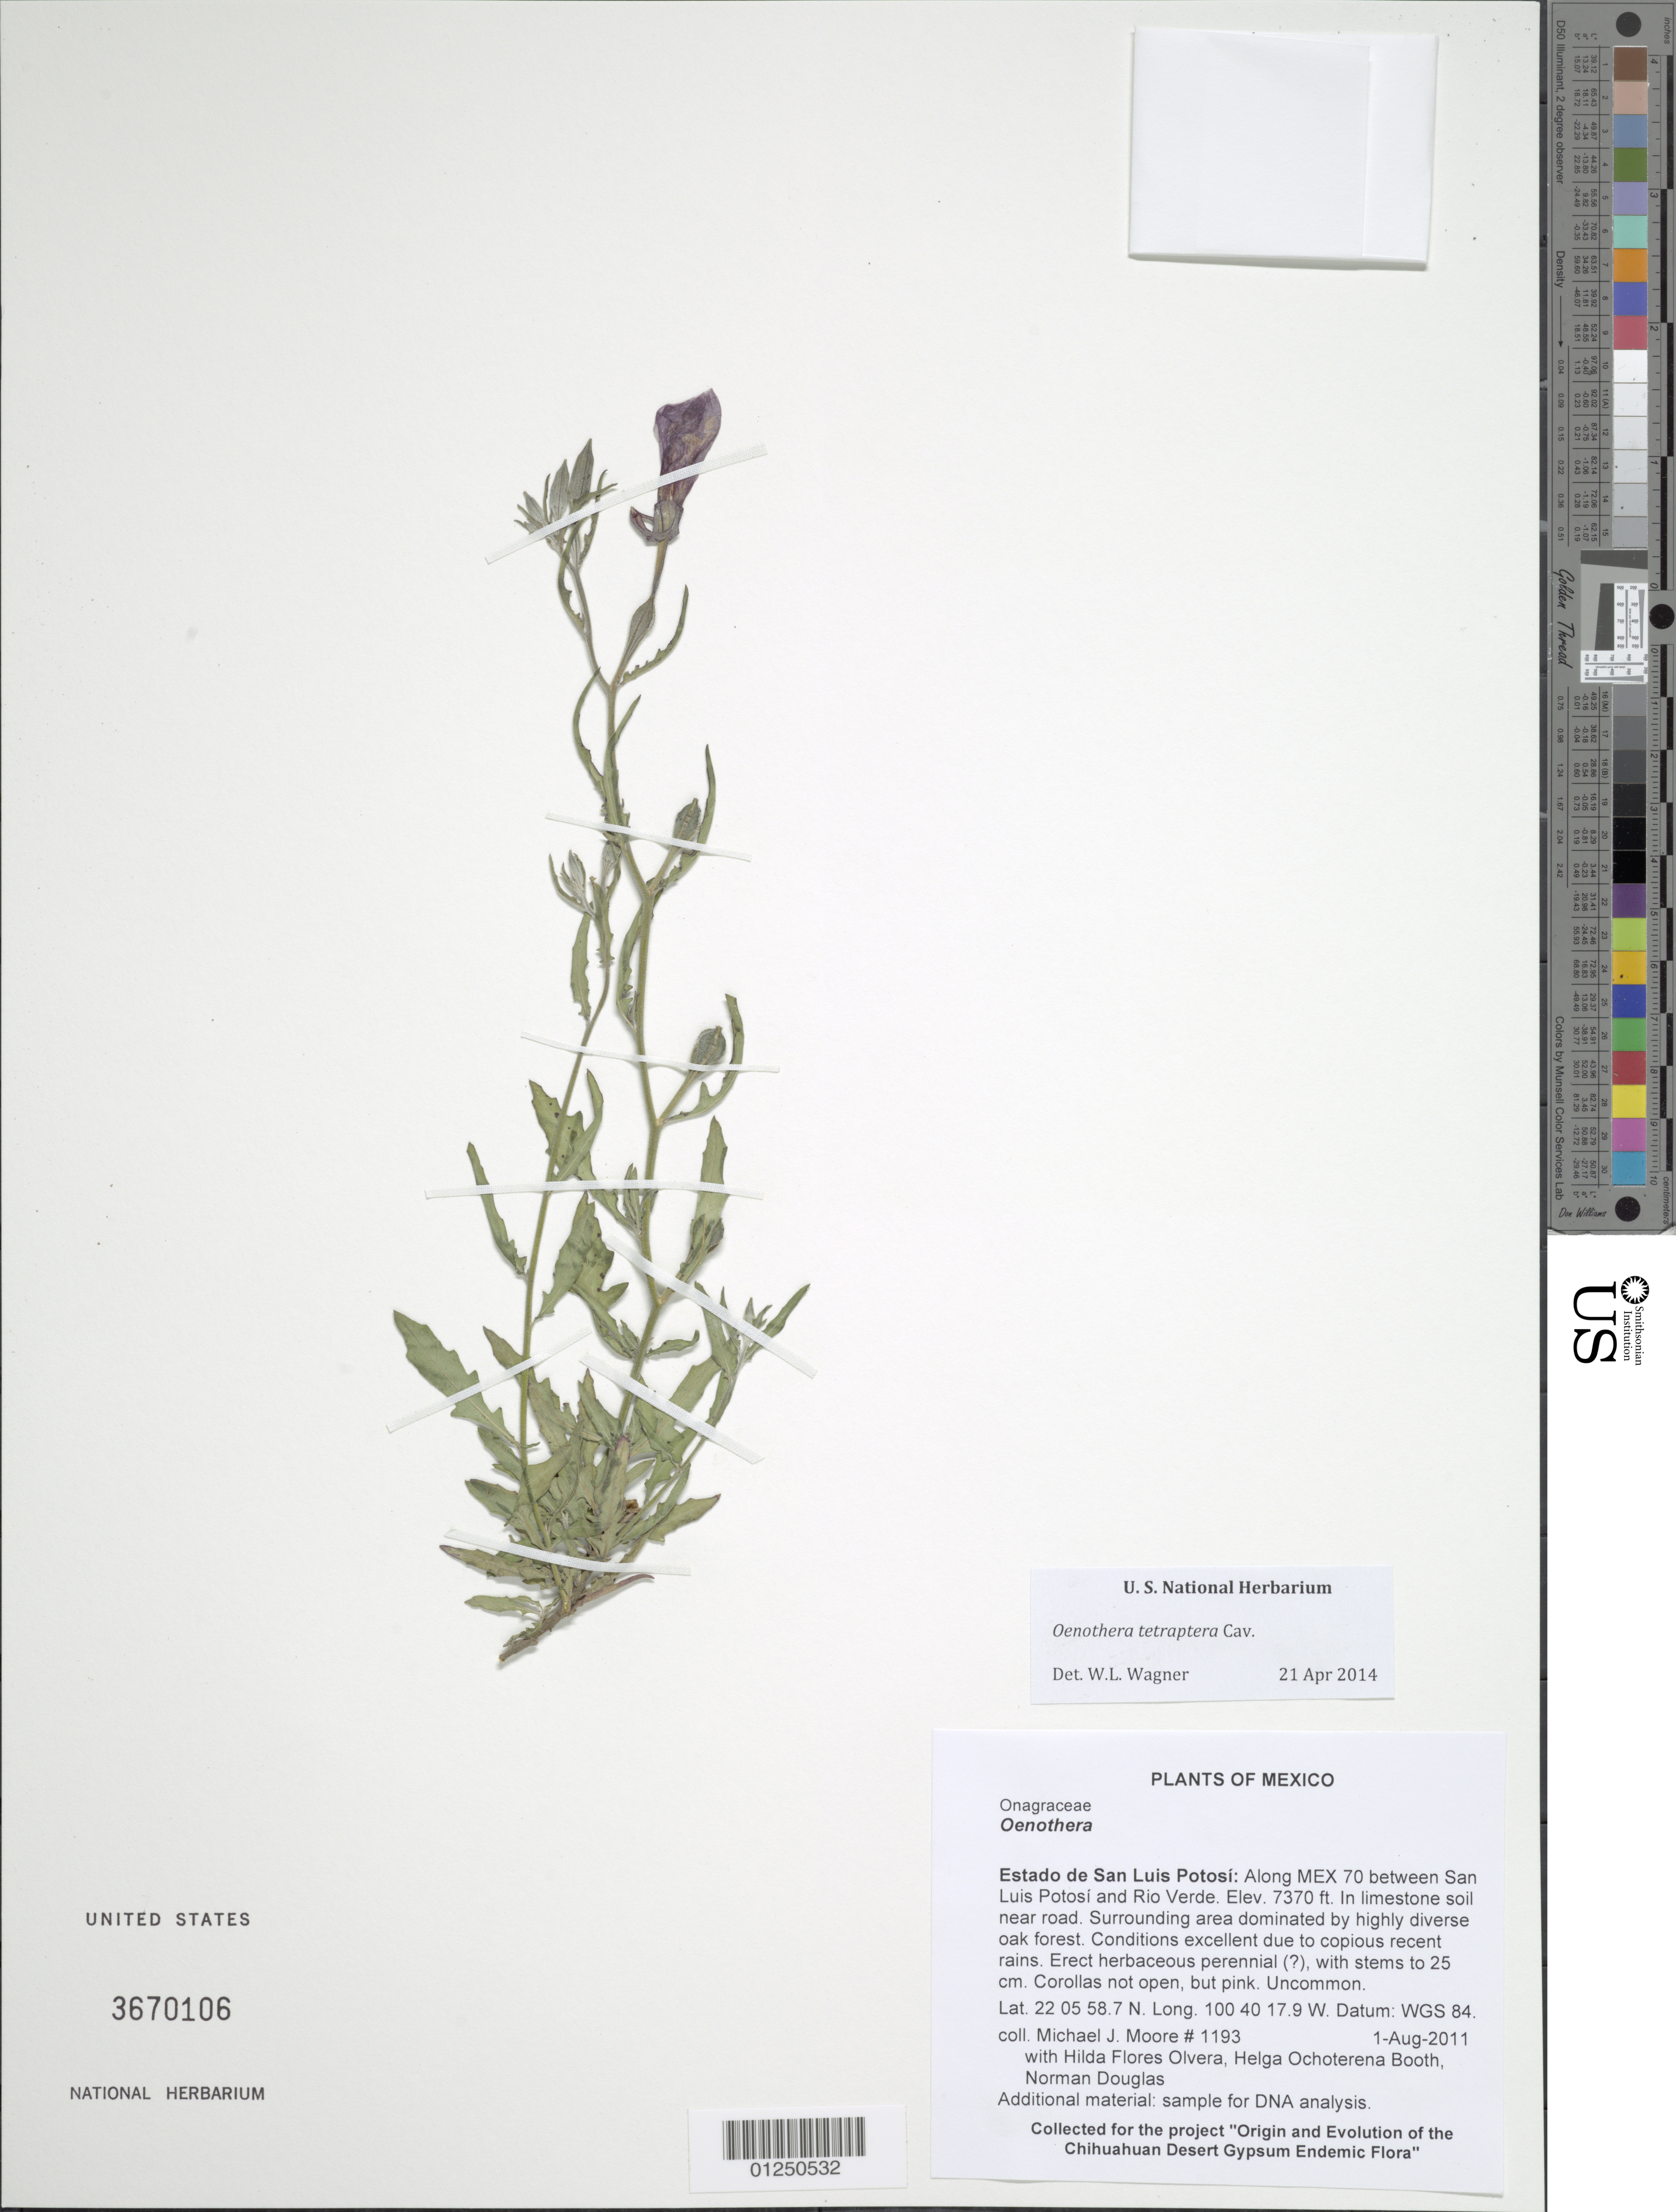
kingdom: Plantae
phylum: Tracheophyta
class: Magnoliopsida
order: Myrtales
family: Onagraceae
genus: Oenothera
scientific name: Oenothera tetraptera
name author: Cav.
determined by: Wagner, W. L., (BOT), Smithsonian Institution - National Museum of Natural History (UNITED STATES)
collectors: M. J. Moore, H. Flores Olvera, H. Ochoterena-Booth & N. Douglas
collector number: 1193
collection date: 2007-07-31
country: Mexico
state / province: San Luis Potosi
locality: Along MEX 70 between San Luis Potosi and Rio Verde.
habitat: In limestone soil near road. Surrounding area dominated by highly diverse oak forest. Conditions excellent due to copious recent rains.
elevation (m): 2246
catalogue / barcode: US 3670106